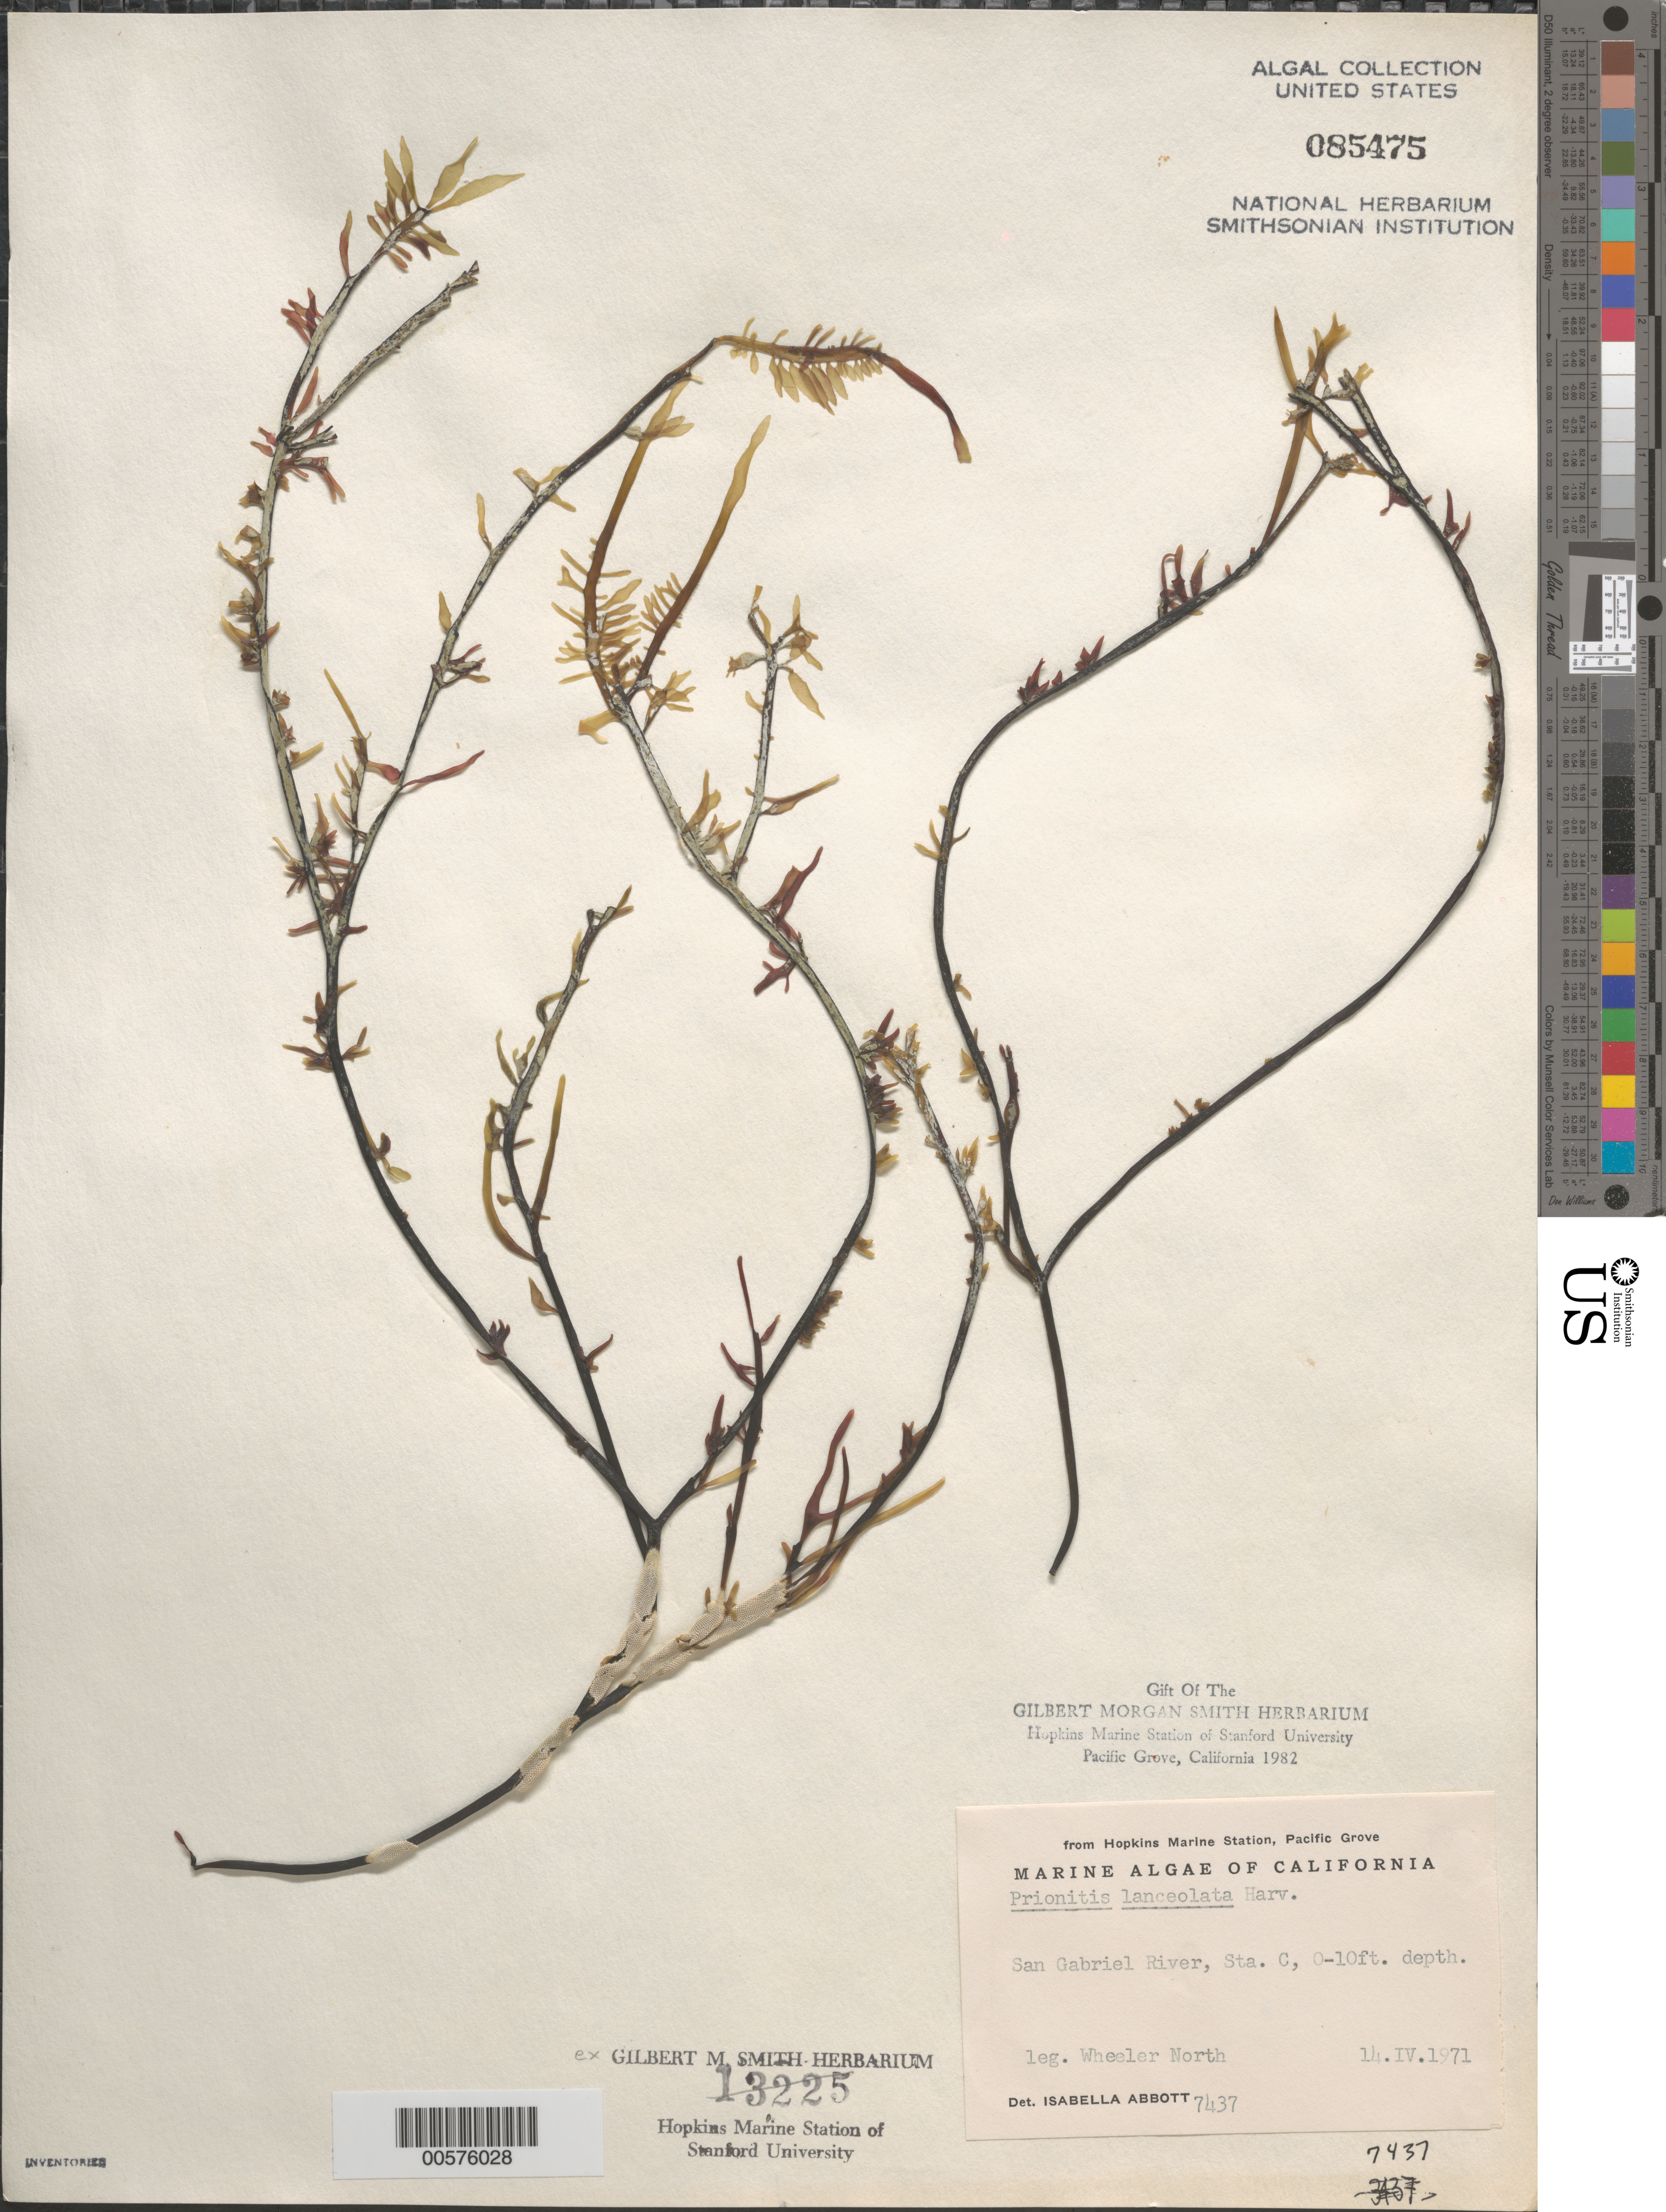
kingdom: Plantae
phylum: Rhodophyta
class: Florideophyceae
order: Cryptonemiales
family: Cryptonemiaceae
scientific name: Prionitis lanceolata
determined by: Abbott, Isabella A.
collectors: W. North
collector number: IAA 7437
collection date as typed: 14 Apr 1971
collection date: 1971-04-14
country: United States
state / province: California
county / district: Los Angeles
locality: San Gabriel River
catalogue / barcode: US 85475